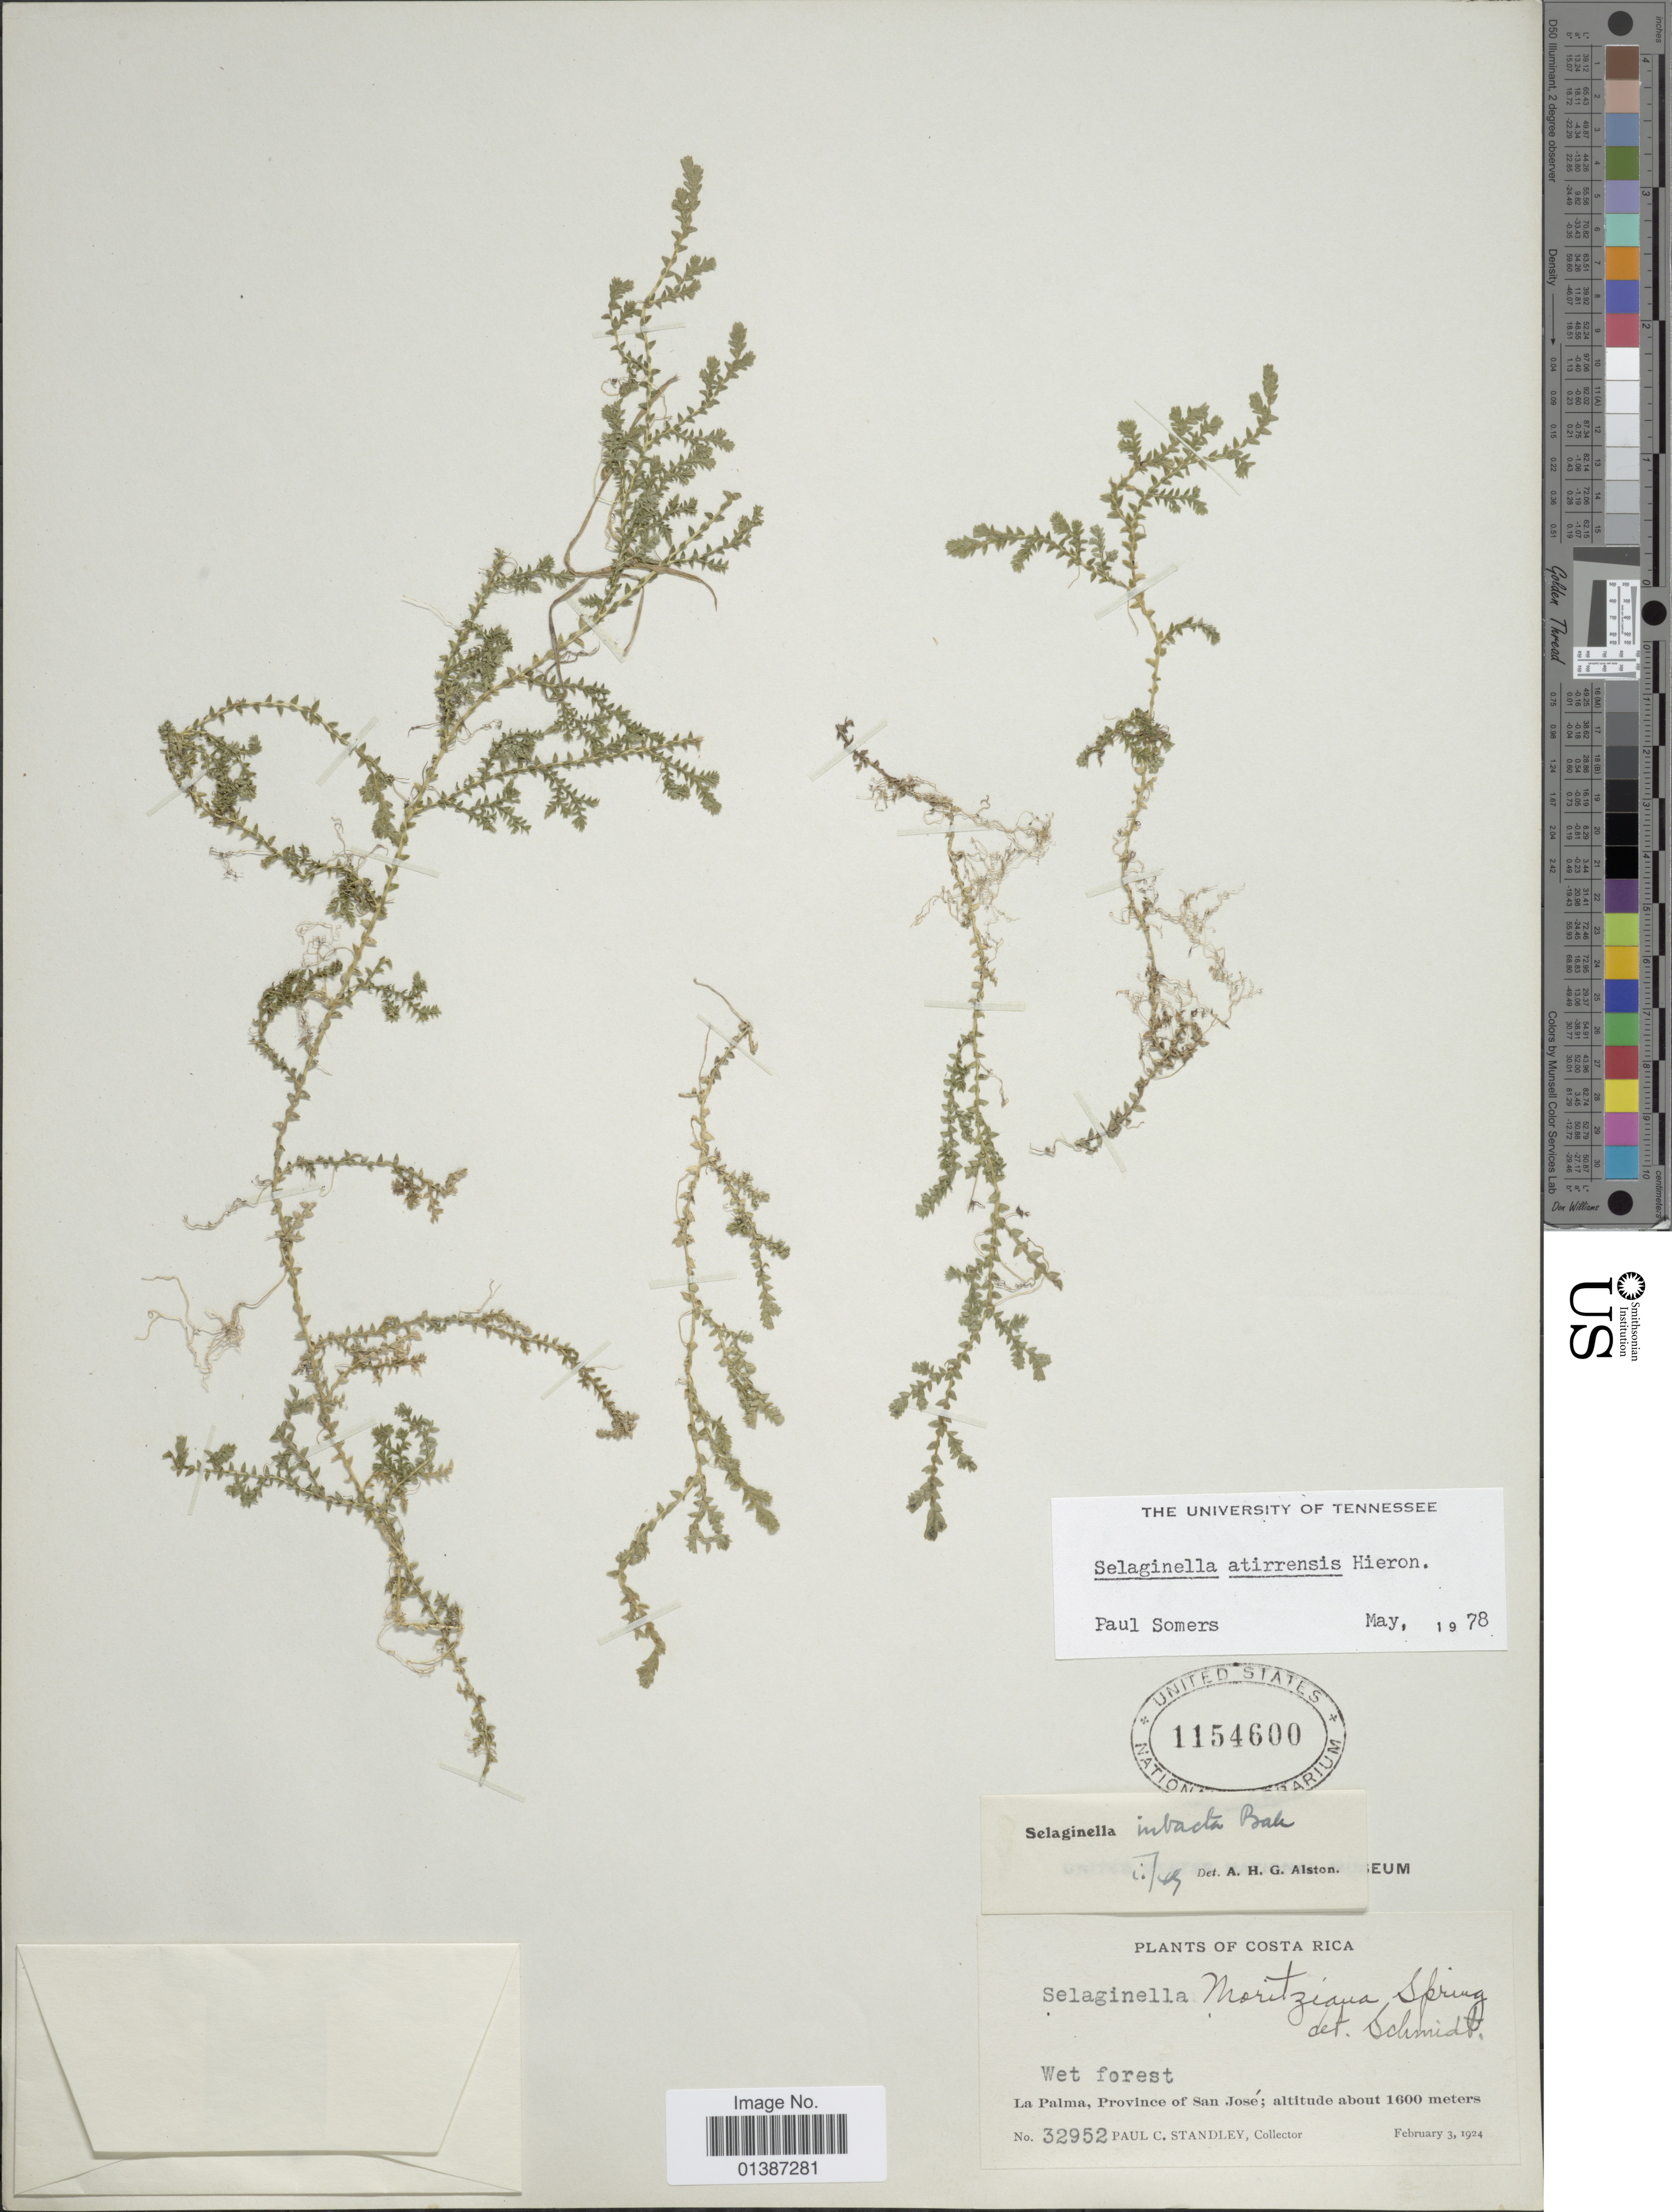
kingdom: Plantae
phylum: Tracheophyta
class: Lycopodiopsida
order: Selaginellales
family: Selaginellaceae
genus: Selaginella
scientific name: Selaginella atirrensis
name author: Hieron. in Engl. & Prantl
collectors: P. C. Standley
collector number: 32952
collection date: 1924-02-03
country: Costa Rica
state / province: San José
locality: La Palma, Province of San José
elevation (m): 1600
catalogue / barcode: US 1154600